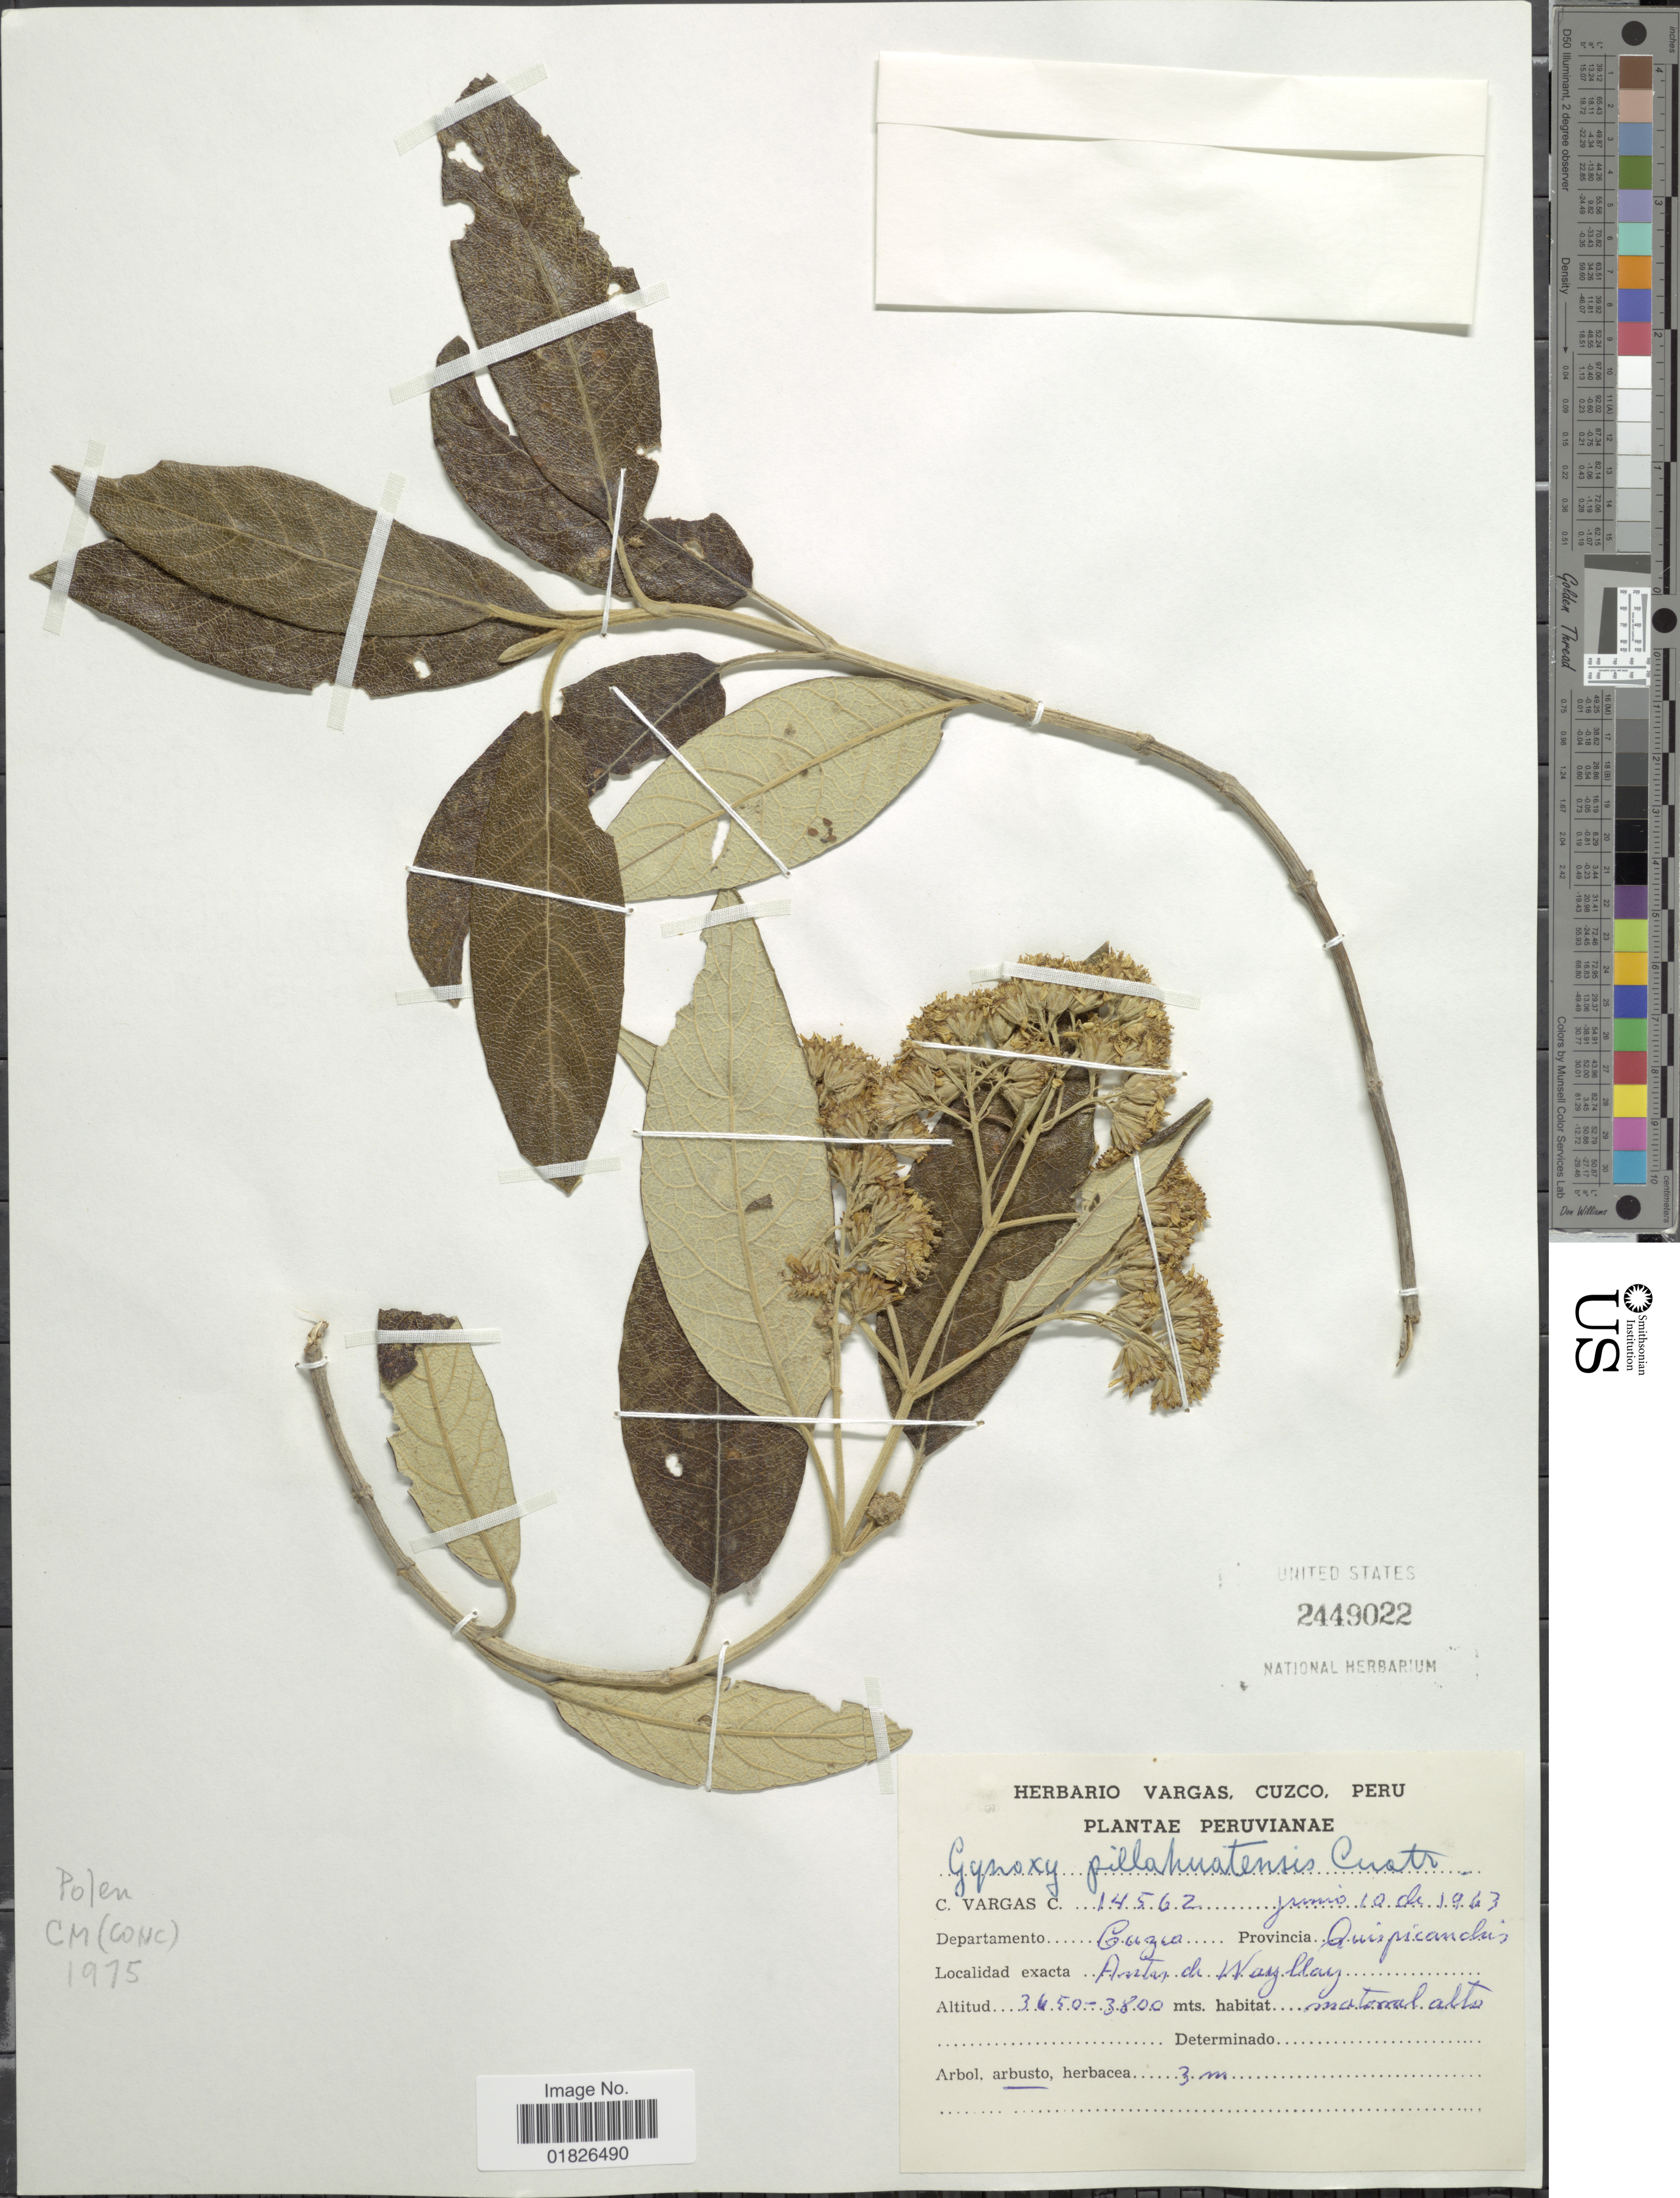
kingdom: Plantae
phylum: Tracheophyta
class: Magnoliopsida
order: Asterales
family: Asteraceae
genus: Gynoxys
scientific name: Gynoxys pillahuatensis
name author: Cuatrec.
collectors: C. Vargas Calderón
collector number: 14562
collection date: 1963-06-10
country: Peru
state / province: Cusco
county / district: Quispicanchis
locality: Huayllay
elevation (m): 3650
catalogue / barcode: US 2449022